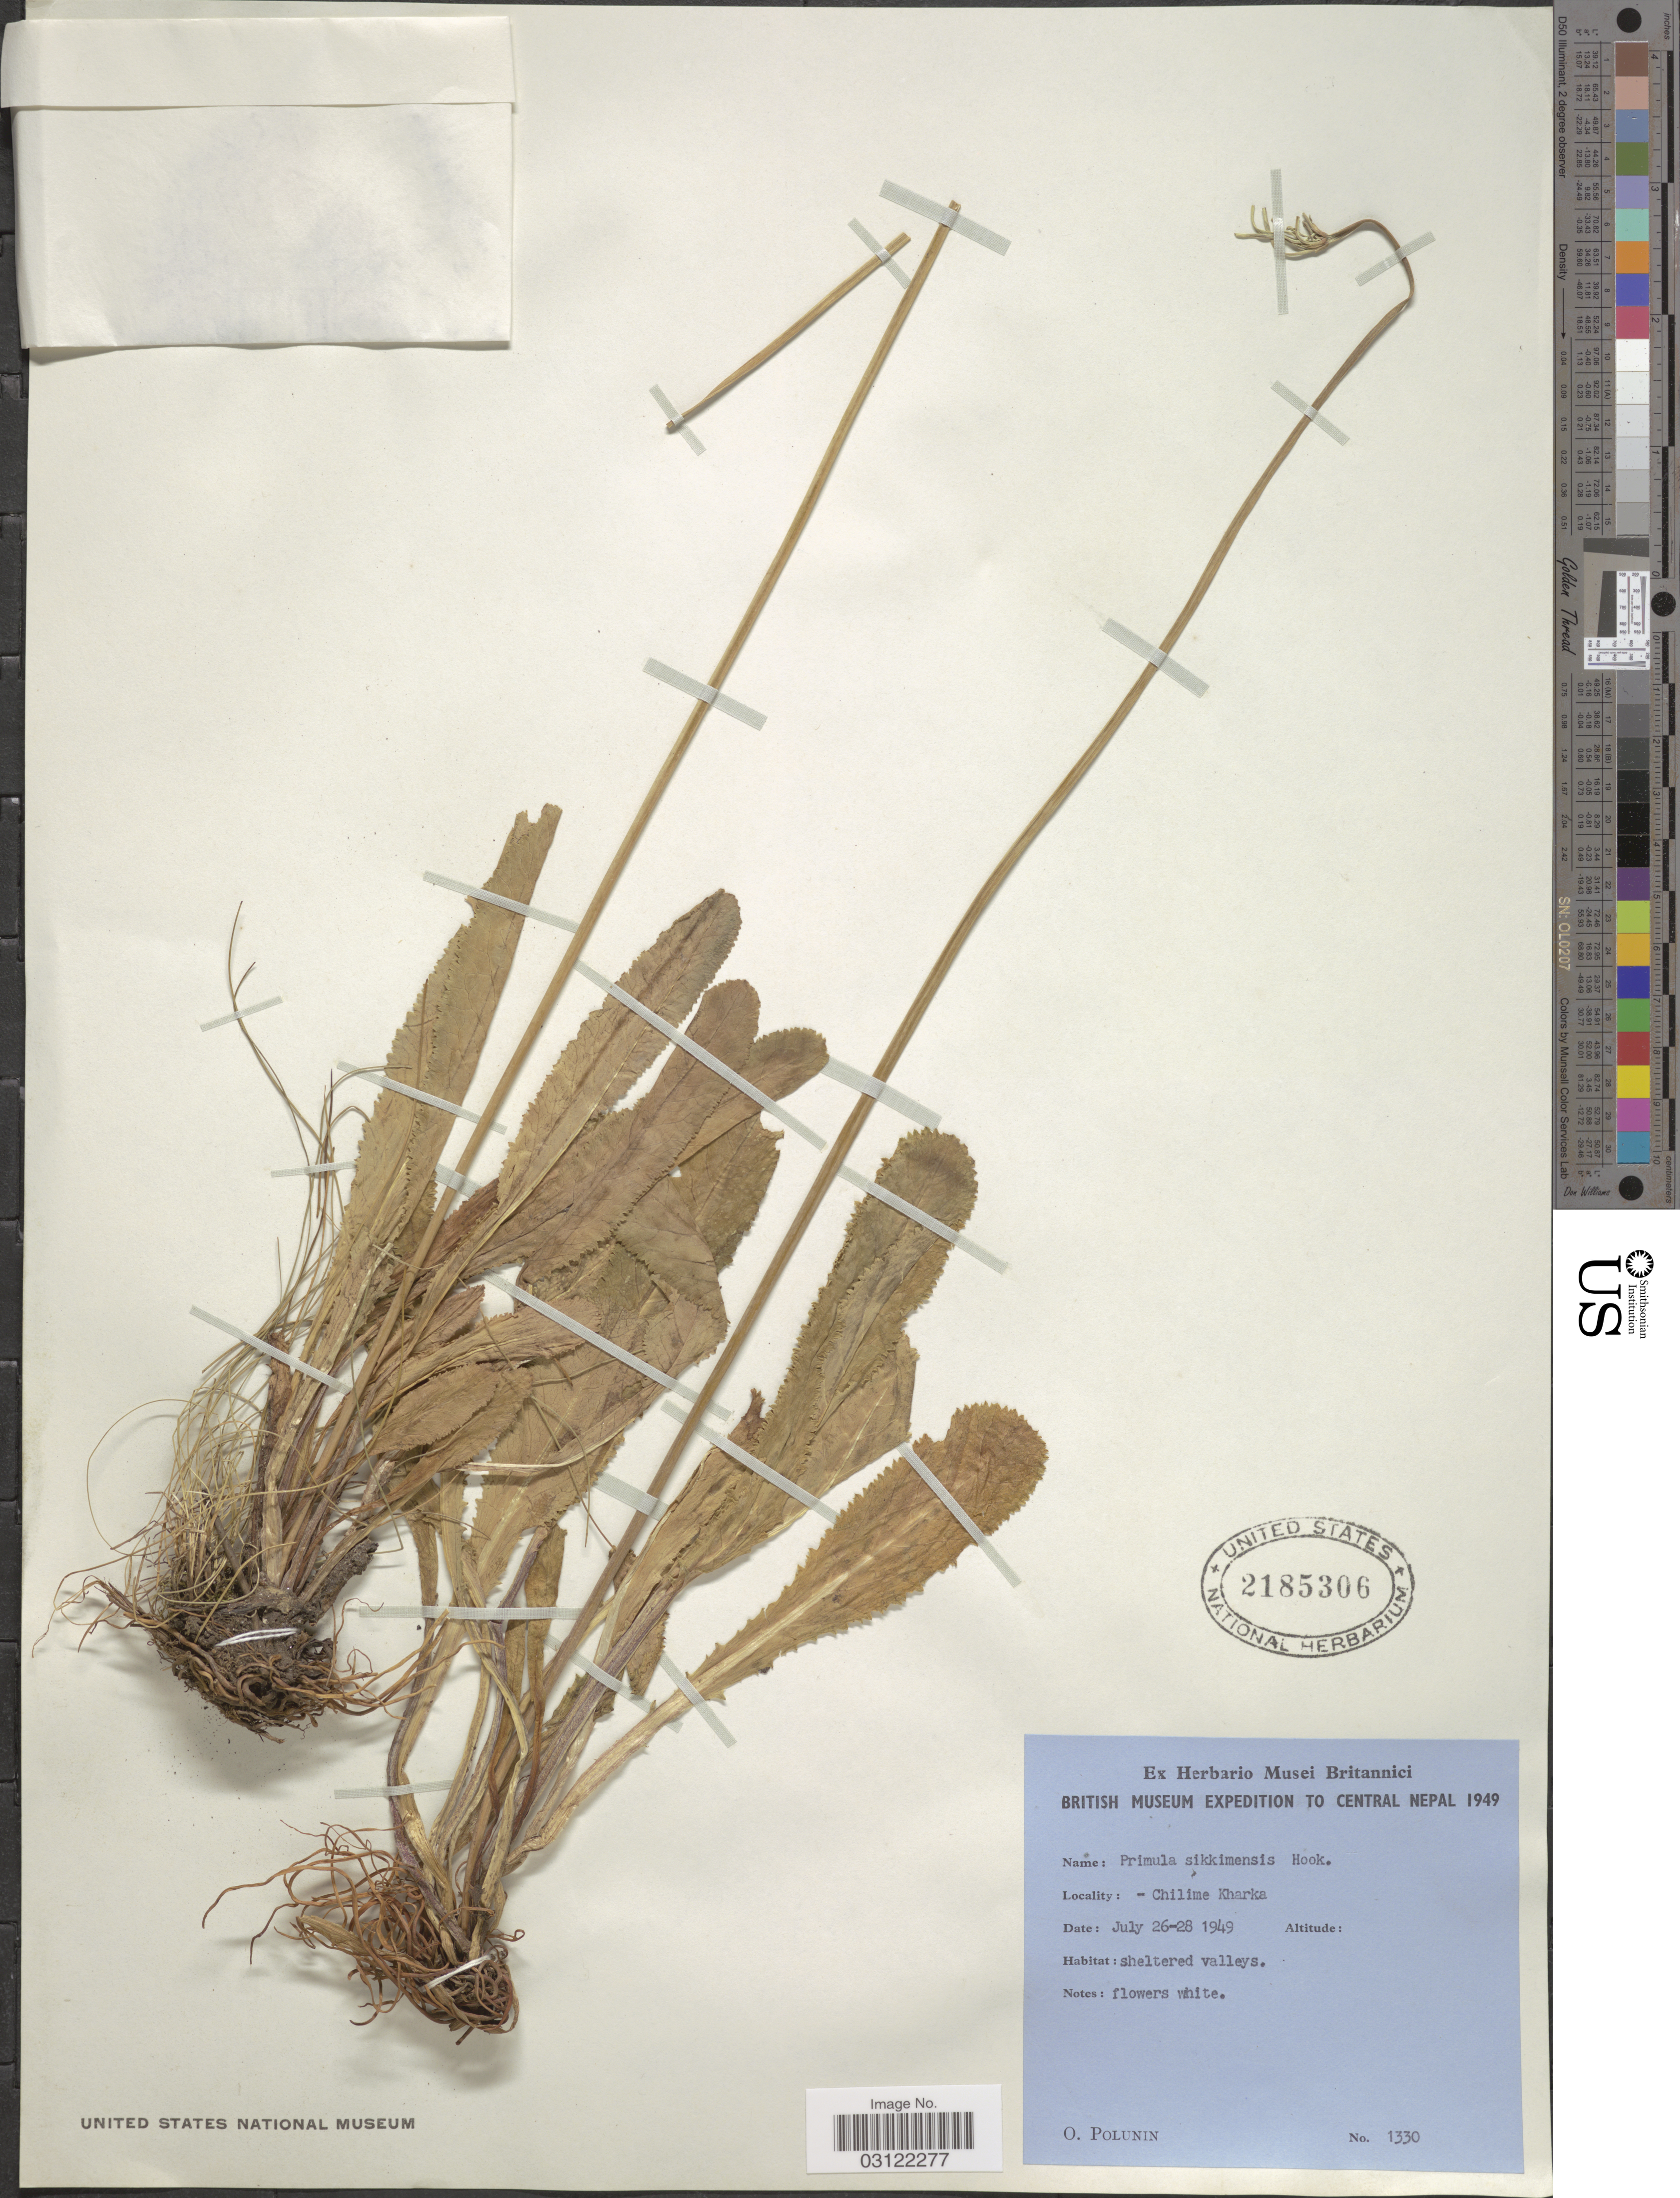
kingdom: Plantae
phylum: Tracheophyta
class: Magnoliopsida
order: Ericales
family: Primulaceae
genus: Primula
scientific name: Primula sikkimensis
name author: Hook.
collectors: O. V. Polunin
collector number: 1330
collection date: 1949-07-26/1949-07-28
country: Nepal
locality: Central Nepal. - Chilime Kharka.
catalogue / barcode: US 2185306